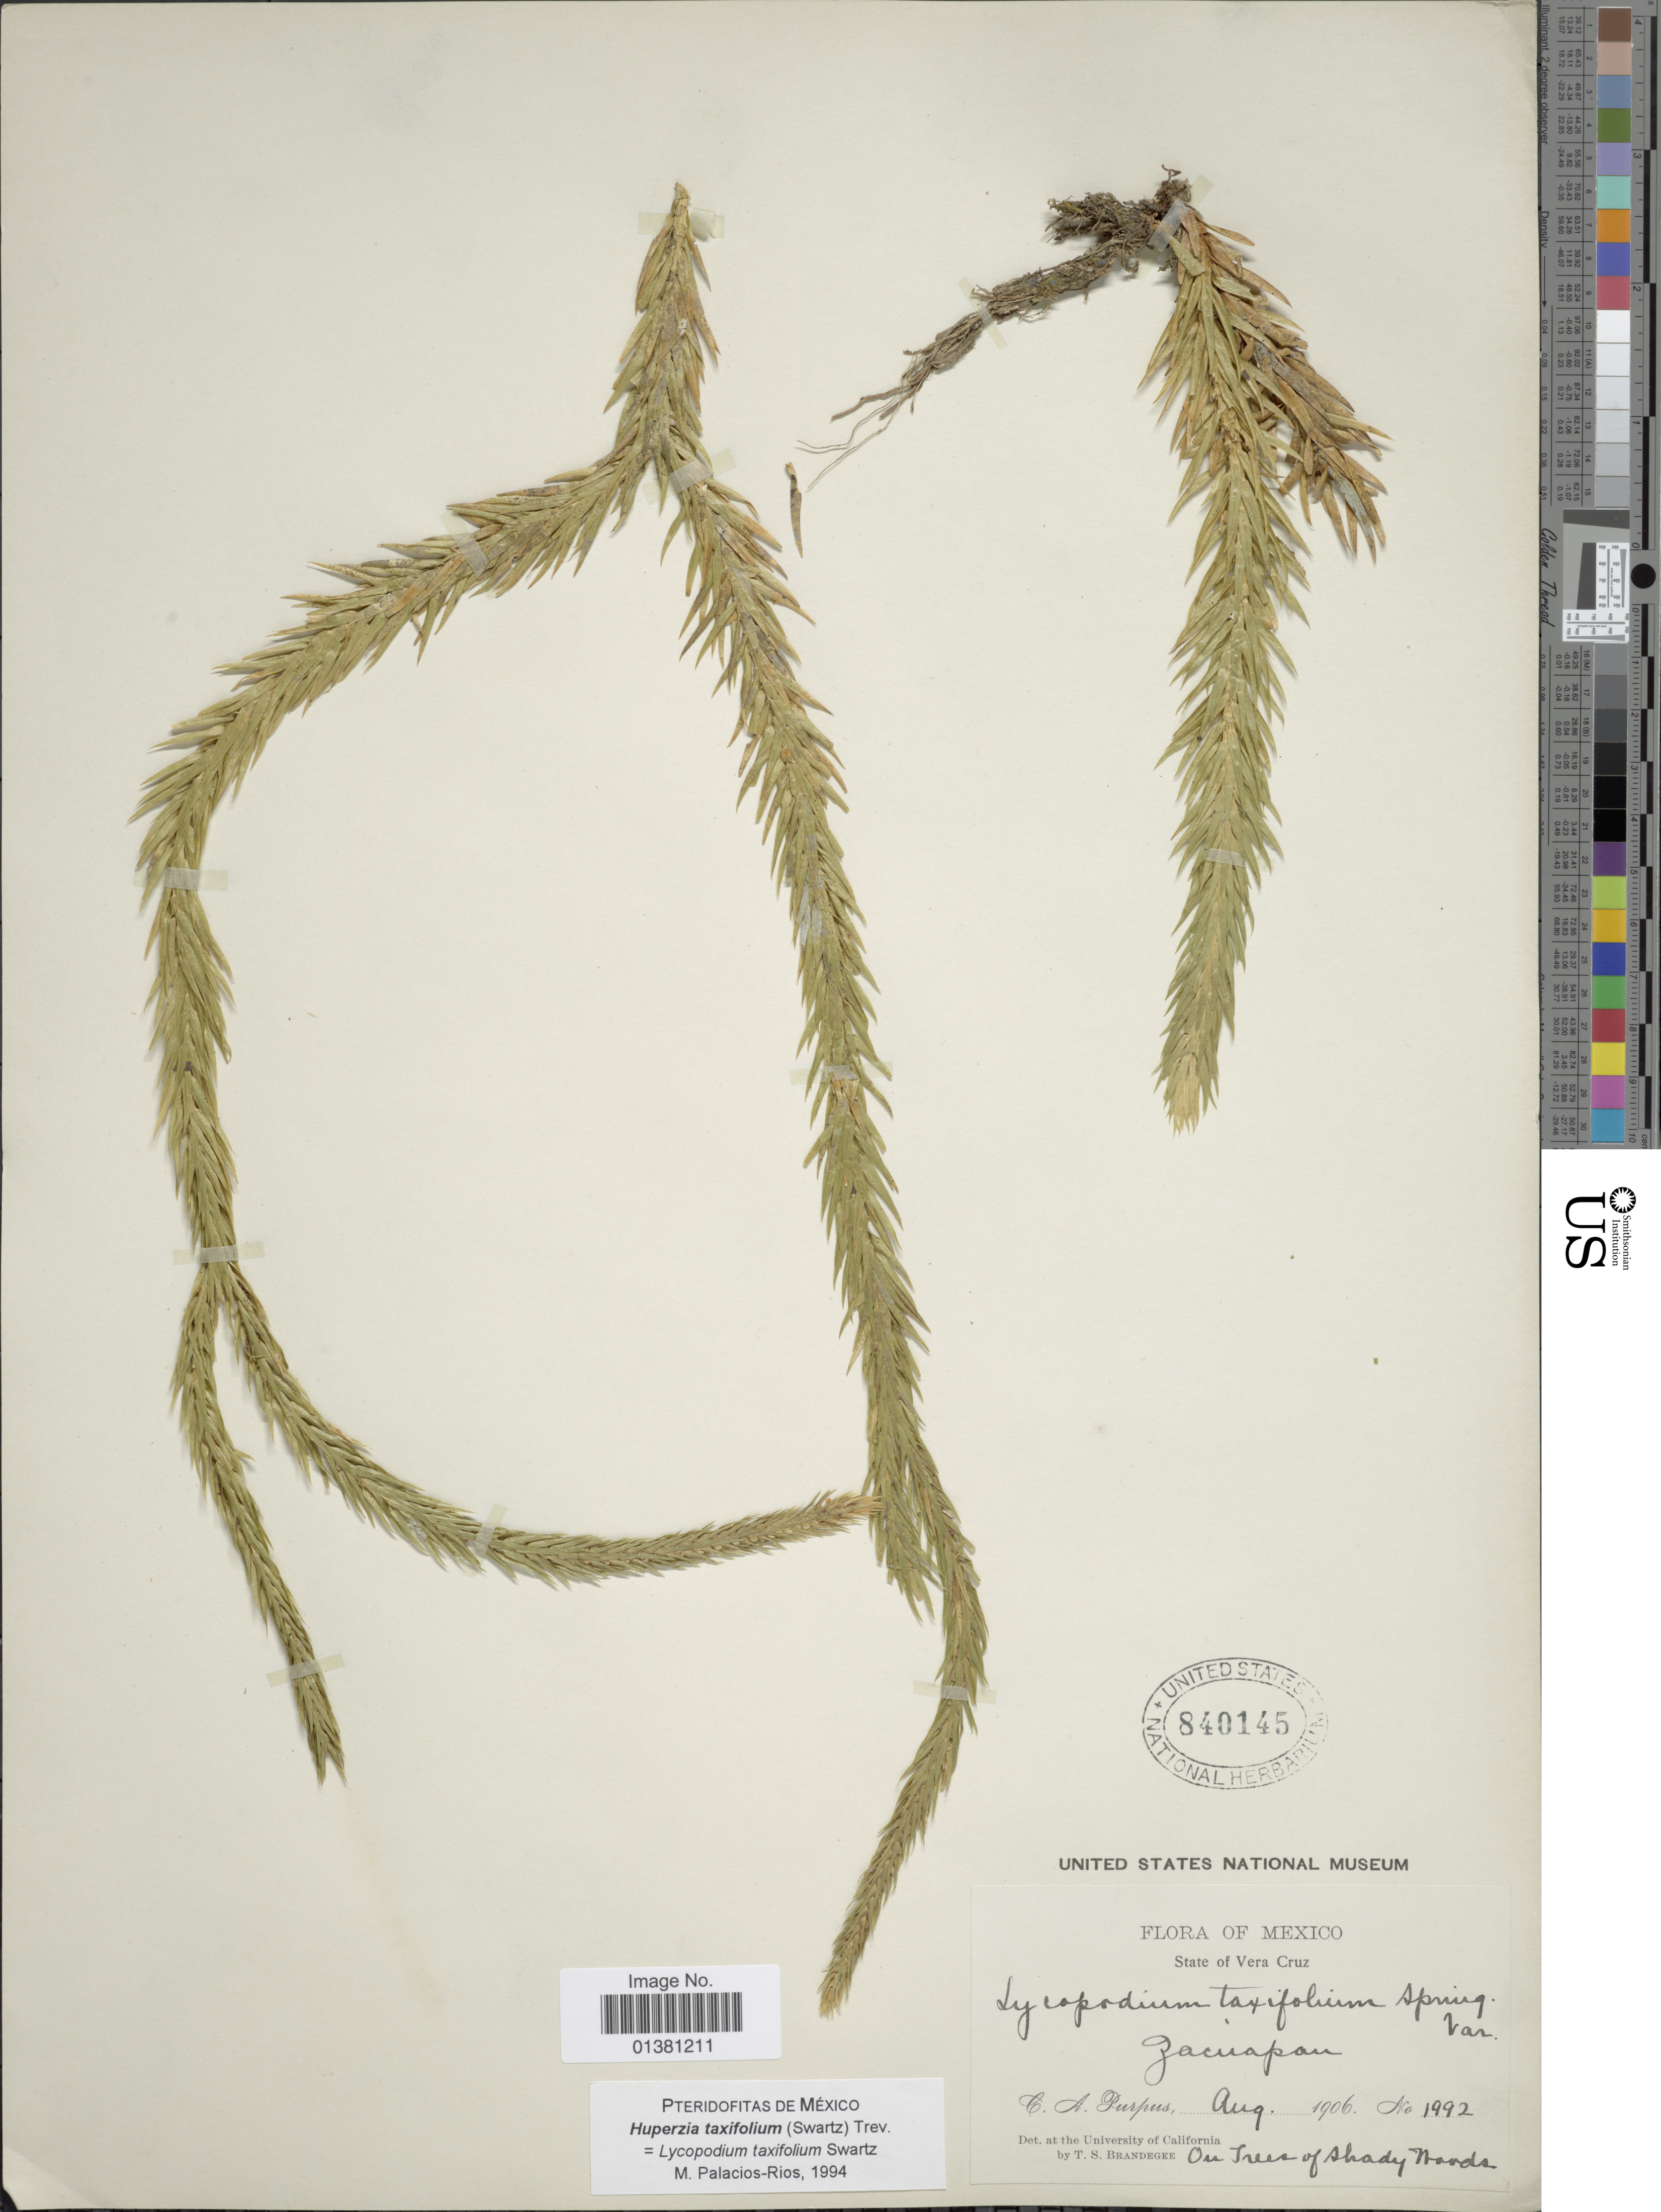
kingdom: Plantae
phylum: Tracheophyta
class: Lycopodiopsida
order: Lycopodiales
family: Lycopodiaceae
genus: Phlegmariurus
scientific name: Phlegmariurus taxifolius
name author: (Sw.) Á. Löve & D. Löve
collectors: C. A. Purpus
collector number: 1992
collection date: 1906-08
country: Mexico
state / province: Veracruz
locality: State of Vera Cruz, Zacuapan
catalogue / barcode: US 840145